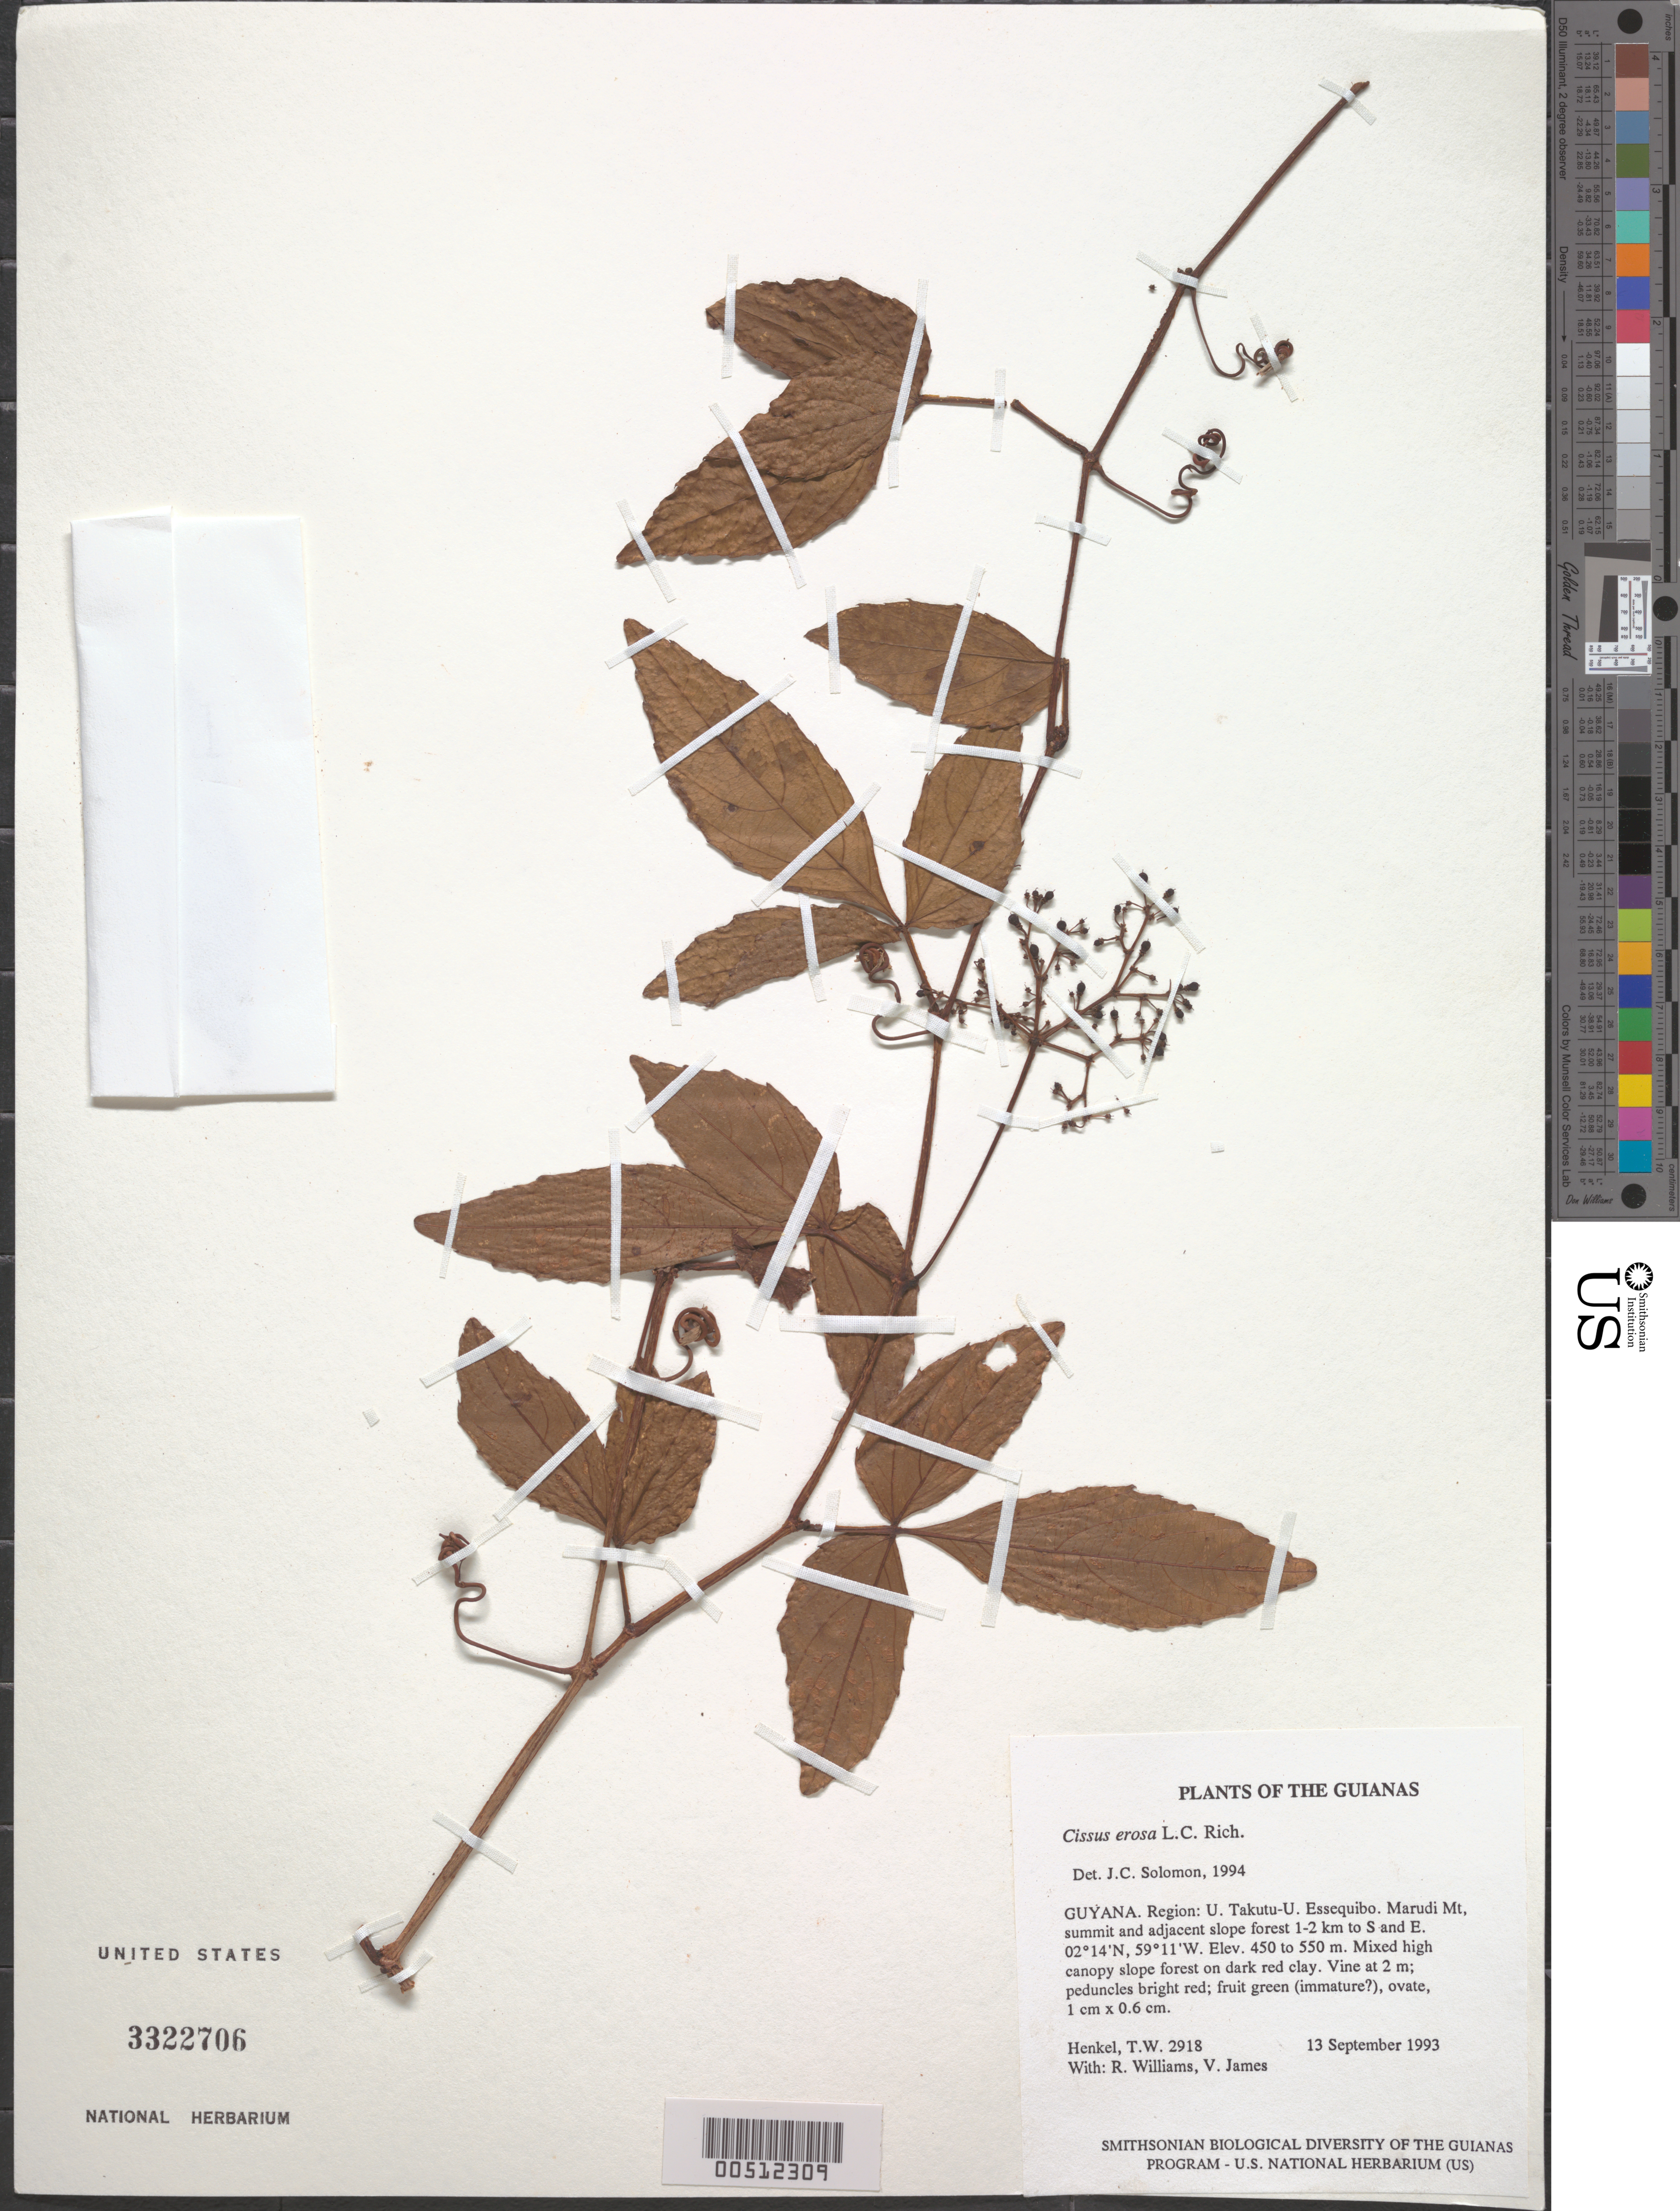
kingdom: Plantae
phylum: Tracheophyta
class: Magnoliopsida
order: Vitales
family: Vitaceae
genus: Cissus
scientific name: Cissus erosa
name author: Rich.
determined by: Solomon, J. C., (MO), Missouri Botanical Garden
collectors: T. Henkel, R. Williams & V. James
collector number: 2918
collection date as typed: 13 September 1993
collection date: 1993-09-13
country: Guyana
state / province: U. Takutu-U. Essequibo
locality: Marudi Mt, summit and adjacent slope forest 1-2 km to S and E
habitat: Mixed high canopy slope forest on dark red clay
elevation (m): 450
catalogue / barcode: US 3322706